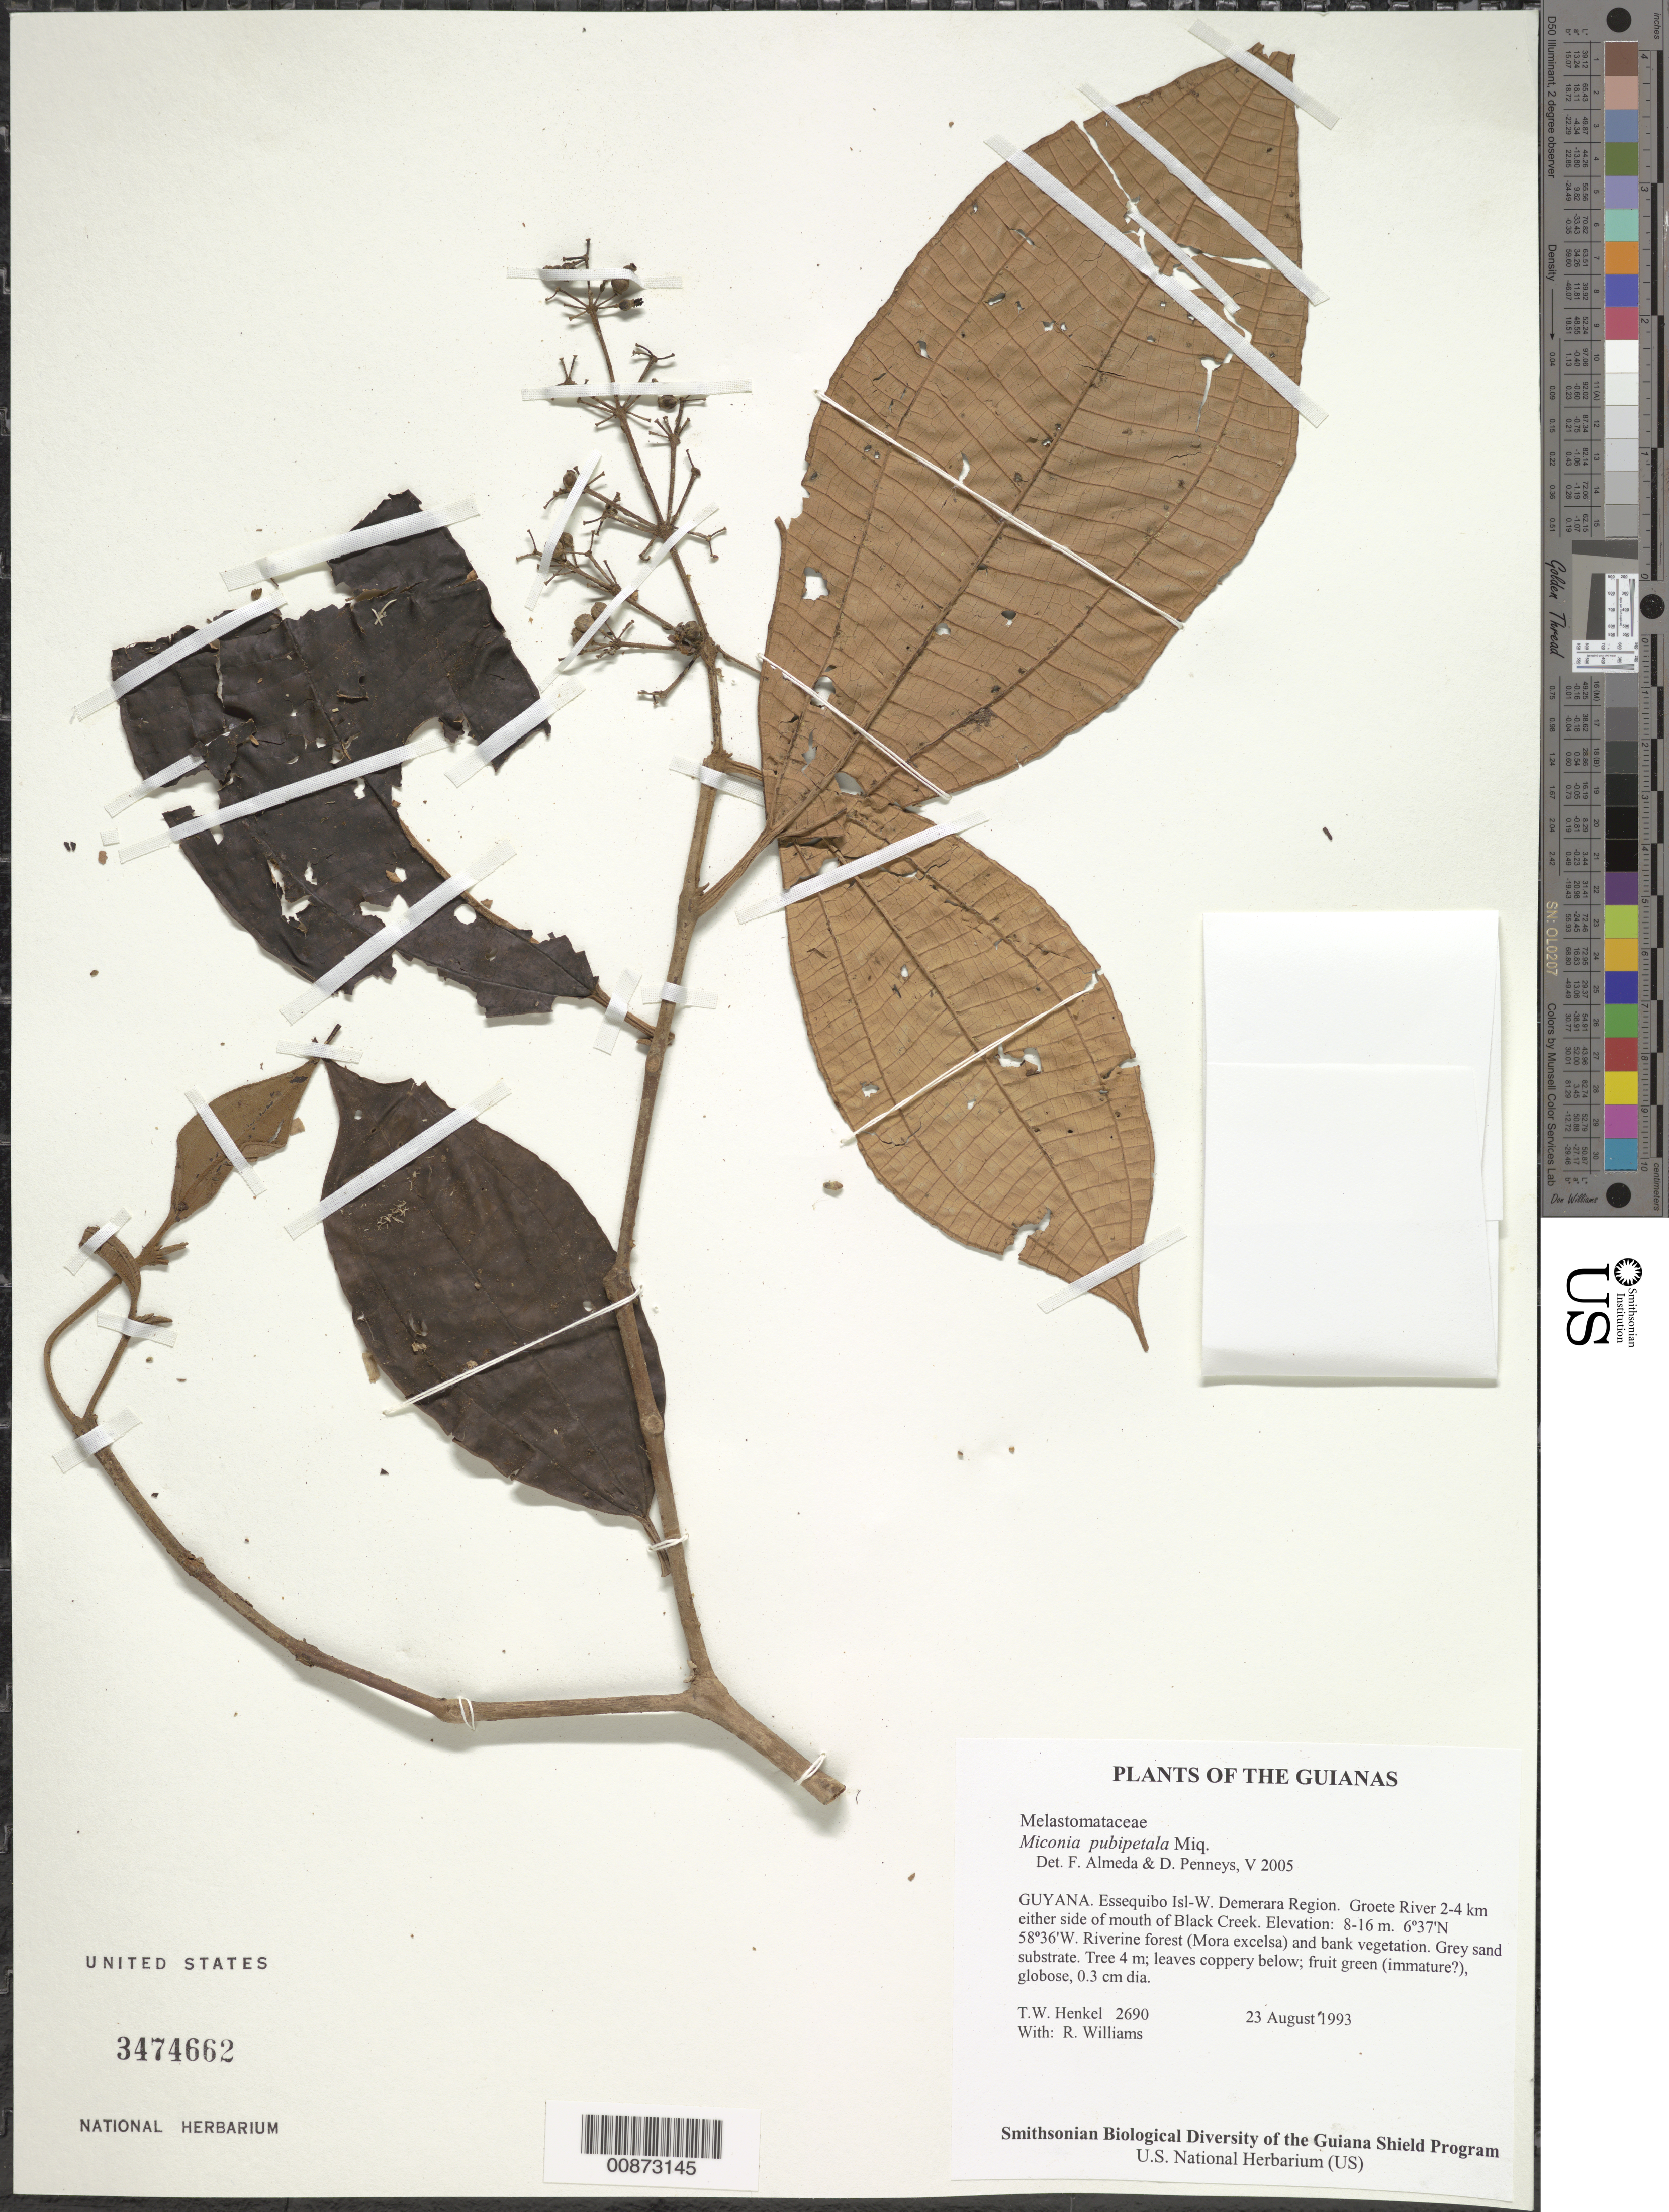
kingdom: Plantae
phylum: Tracheophyta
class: Magnoliopsida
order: Myrtales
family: Melastomataceae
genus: Miconia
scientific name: Miconia pubipetala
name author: Miq.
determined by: Almeda, F.; Penneys, D. S.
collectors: T. Henkel & R. Williams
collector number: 2690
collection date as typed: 23 August 1993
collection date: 1993-08-23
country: Guyana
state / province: Essequibo Isl-W. Demerara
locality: Groete River 2-4 km either side of mouth of Black Creek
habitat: Riverine forest (Mora excelsa) and bank vegetation. Grey sand substrate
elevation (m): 8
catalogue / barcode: US 3474662